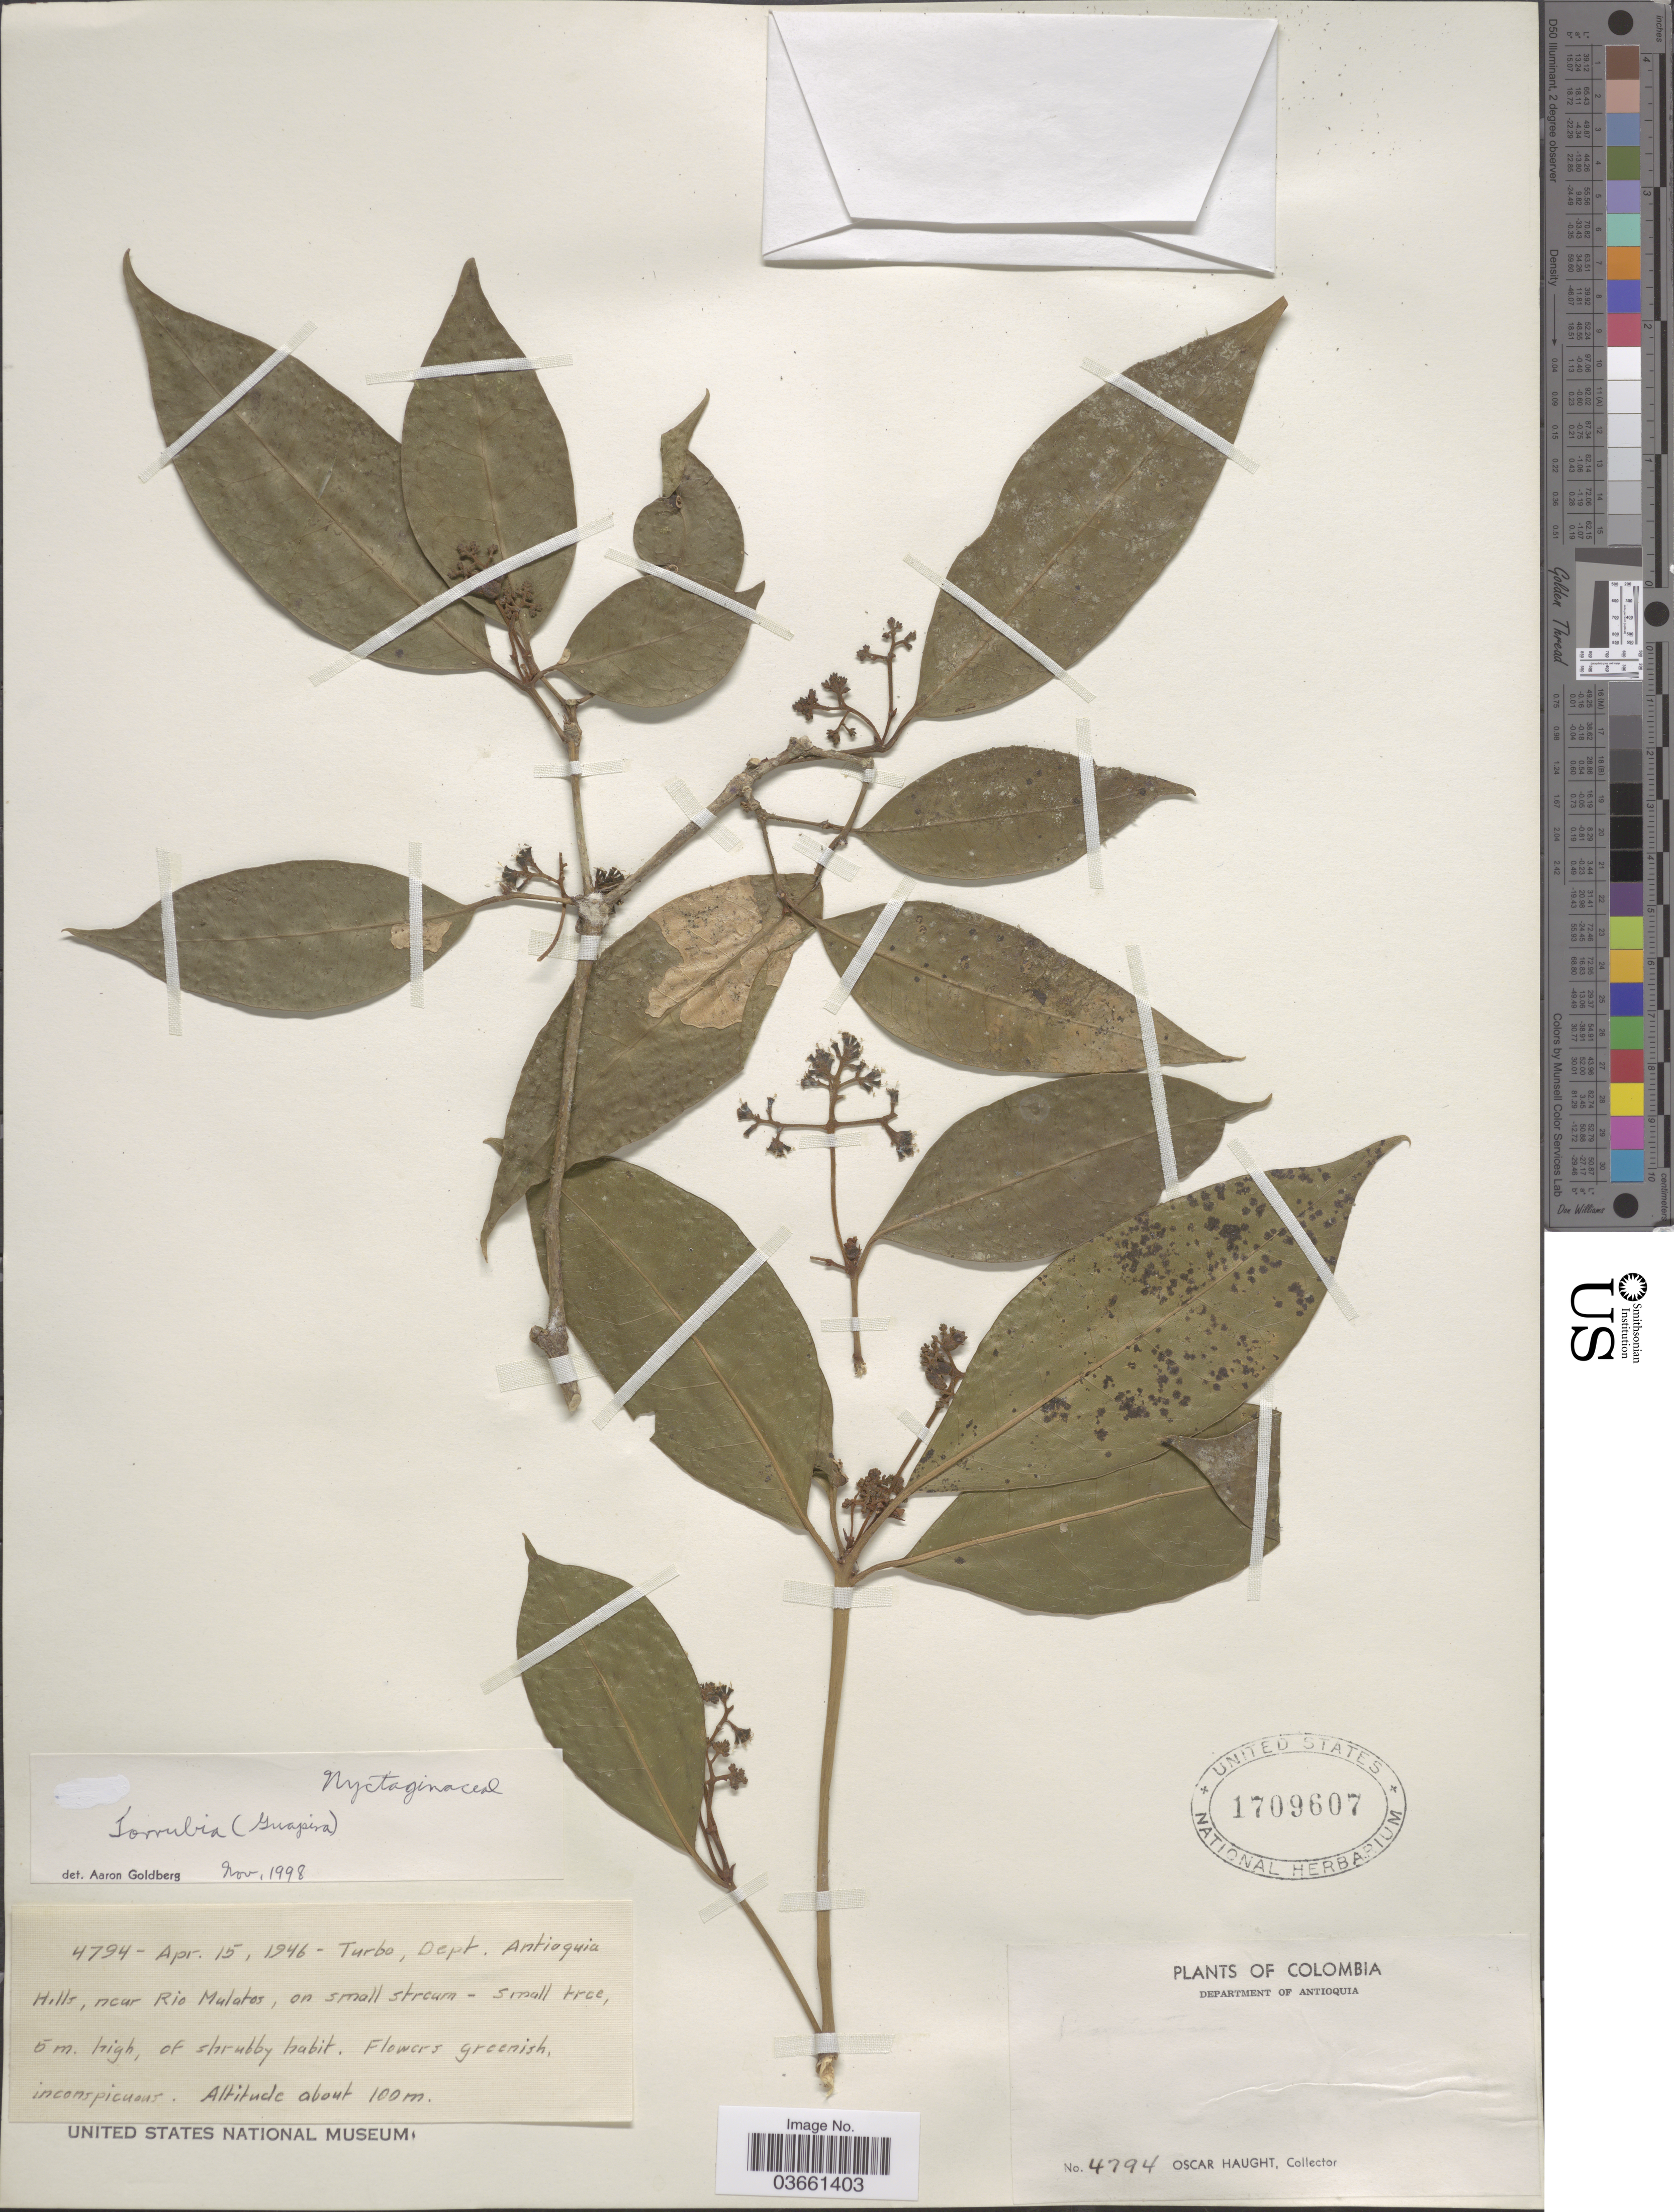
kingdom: Plantae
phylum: Tracheophyta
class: Magnoliopsida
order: Caryophyllales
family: Nyctaginaceae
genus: Guapira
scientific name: Guapira sp.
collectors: O. Haught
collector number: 4794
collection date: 1946-04-15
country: Colombia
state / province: Antioquia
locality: Department of Antioquia. Turbo. Hills, near Mulatos.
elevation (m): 100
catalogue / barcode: US 1709607